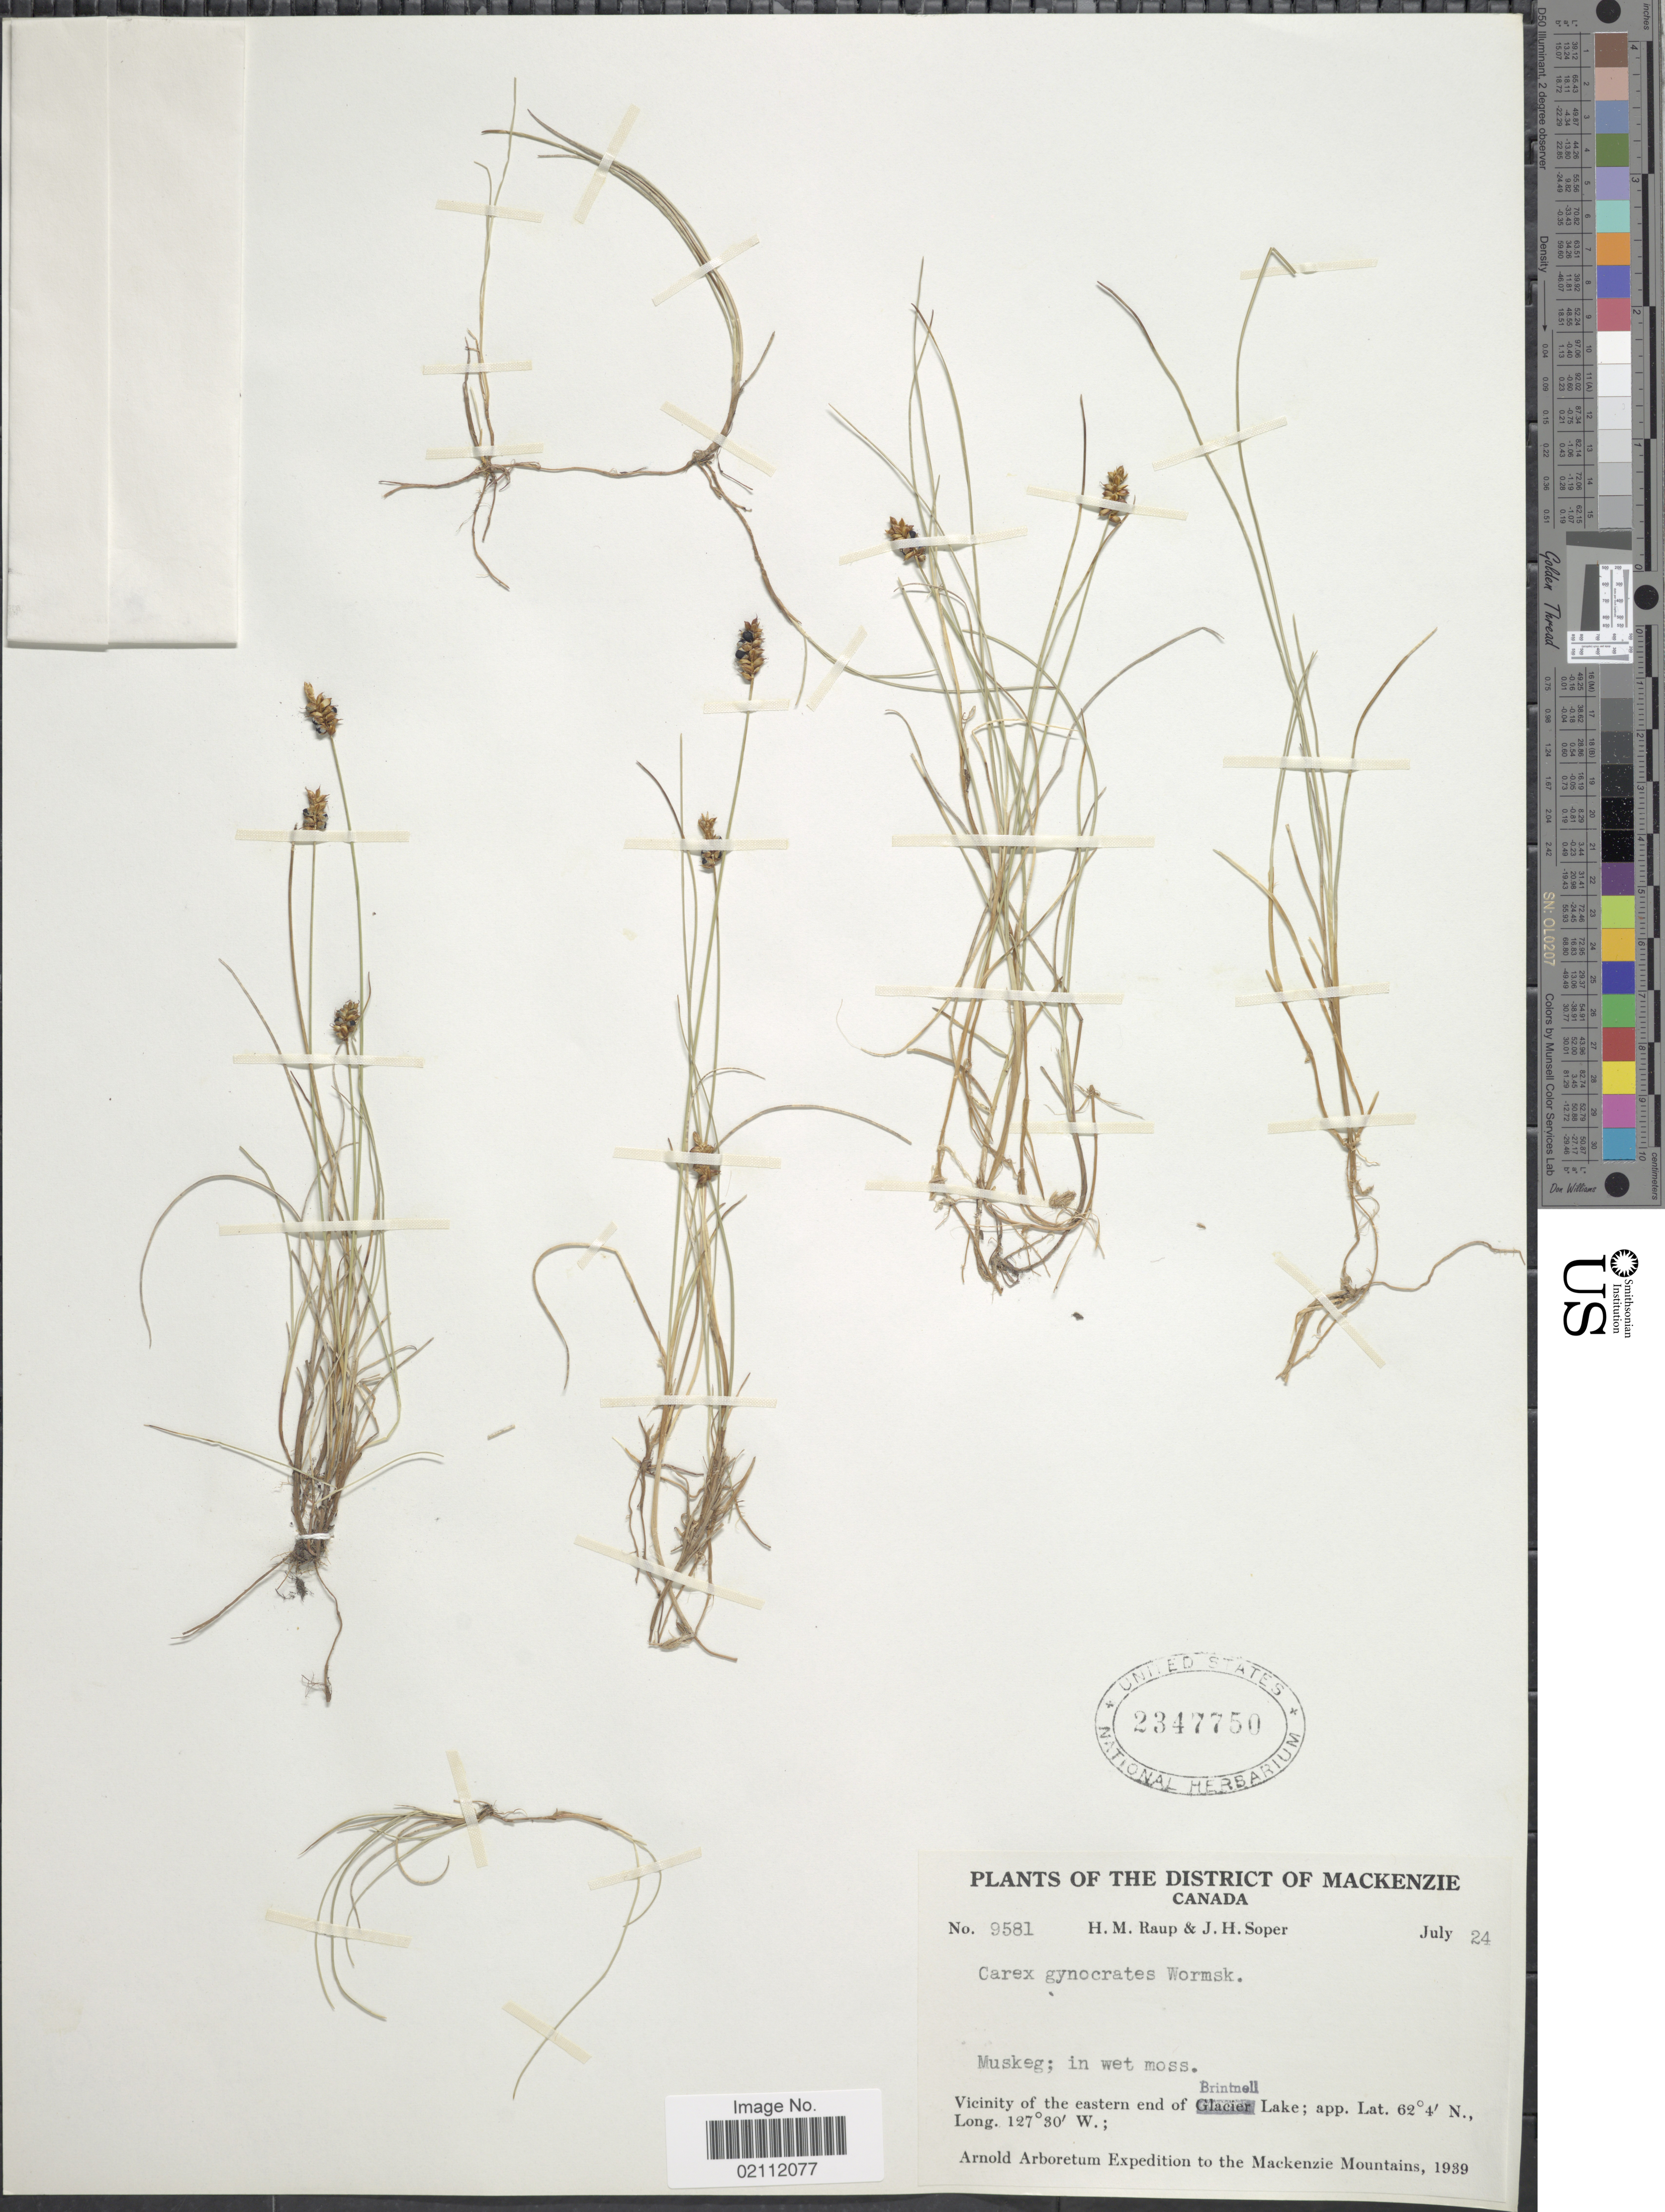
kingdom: Plantae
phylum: Tracheophyta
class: Liliopsida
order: Poales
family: Cyperaceae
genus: Carex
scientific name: Carex nardina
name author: (Hornem.) Fr.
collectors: H. Raup & J. H. Soper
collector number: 9581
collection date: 1939-07-24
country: Canada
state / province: British Columbia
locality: District of Mackenzie. Mackenzie Mountains. Vicinity of the eastern end of Brintnell Lake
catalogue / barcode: US 2347750